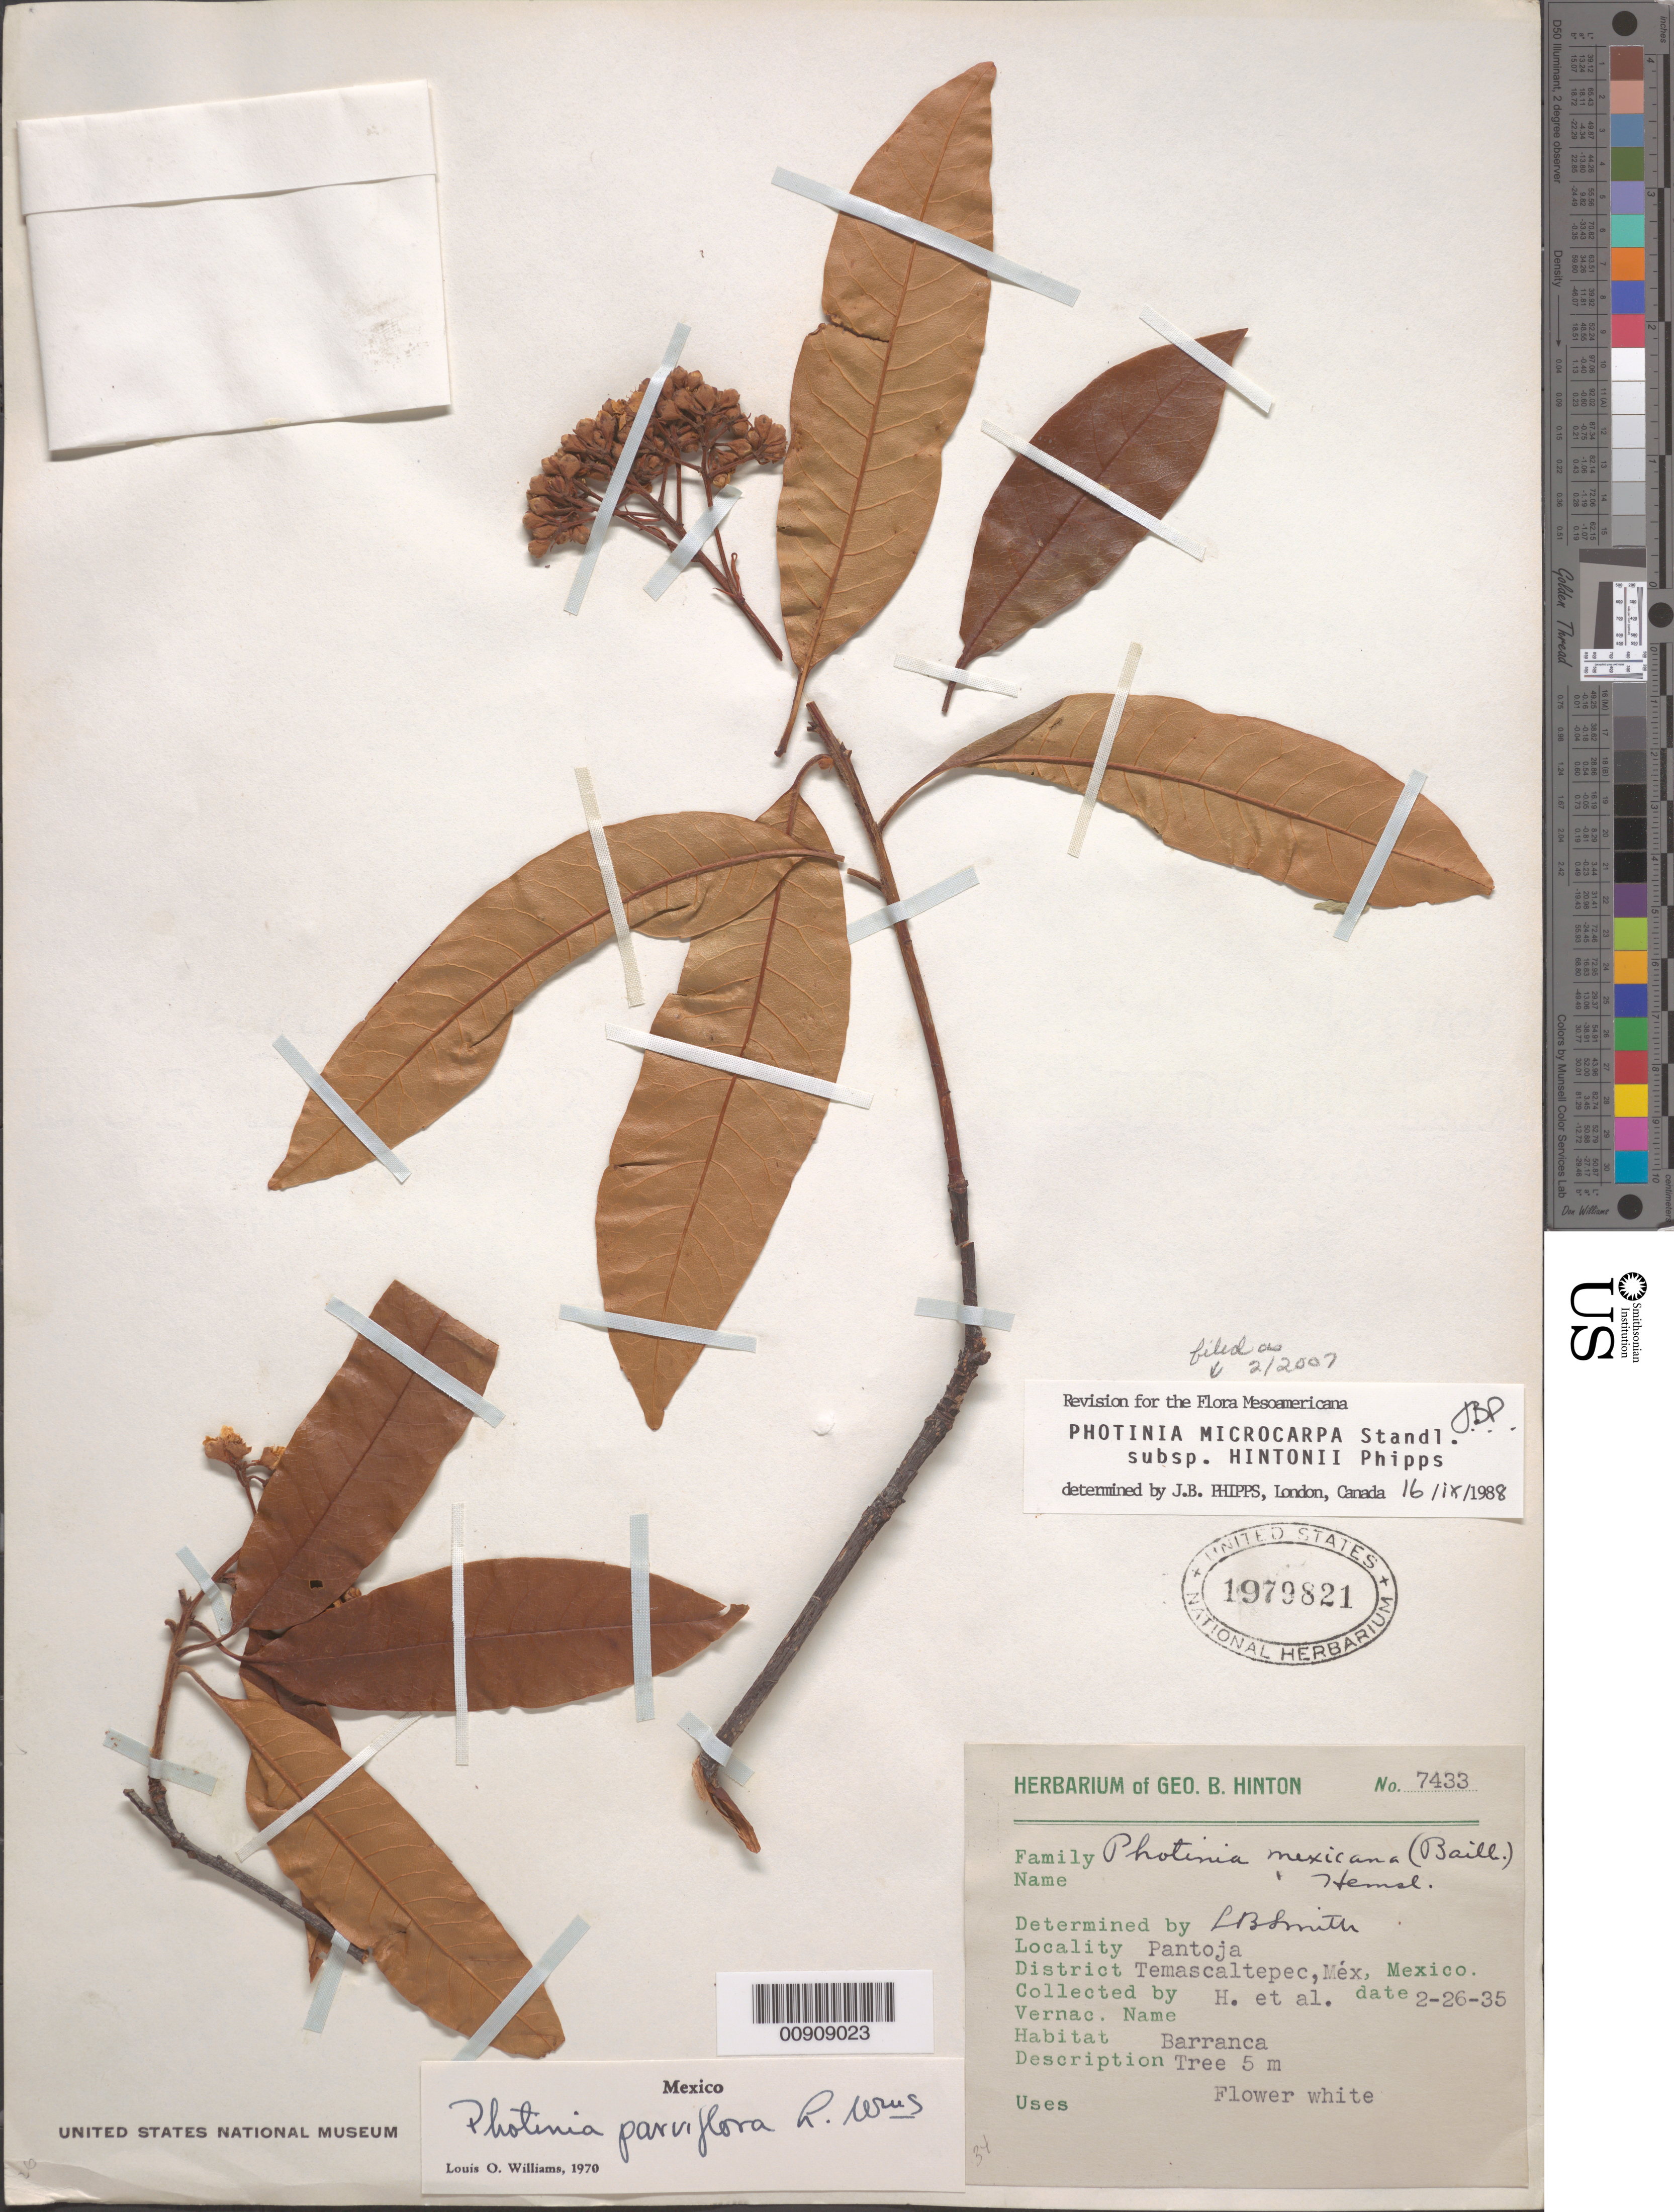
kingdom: Plantae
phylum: Tracheophyta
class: Magnoliopsida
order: Rosales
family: Rosaceae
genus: Phippsiomeles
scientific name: Phippsiomeles microcarpa subsp. hintonii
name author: (J.B. Phipps) B.B. Liu & J. Wen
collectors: G. B. Hinton & et al.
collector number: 7433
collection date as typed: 26 Feb 1935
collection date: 1935-02-26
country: Mexico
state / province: México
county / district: Temascaltepec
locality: Pantoja, District Temascaltepec, State of Mexico.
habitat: Barranca.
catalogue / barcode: US 1979821